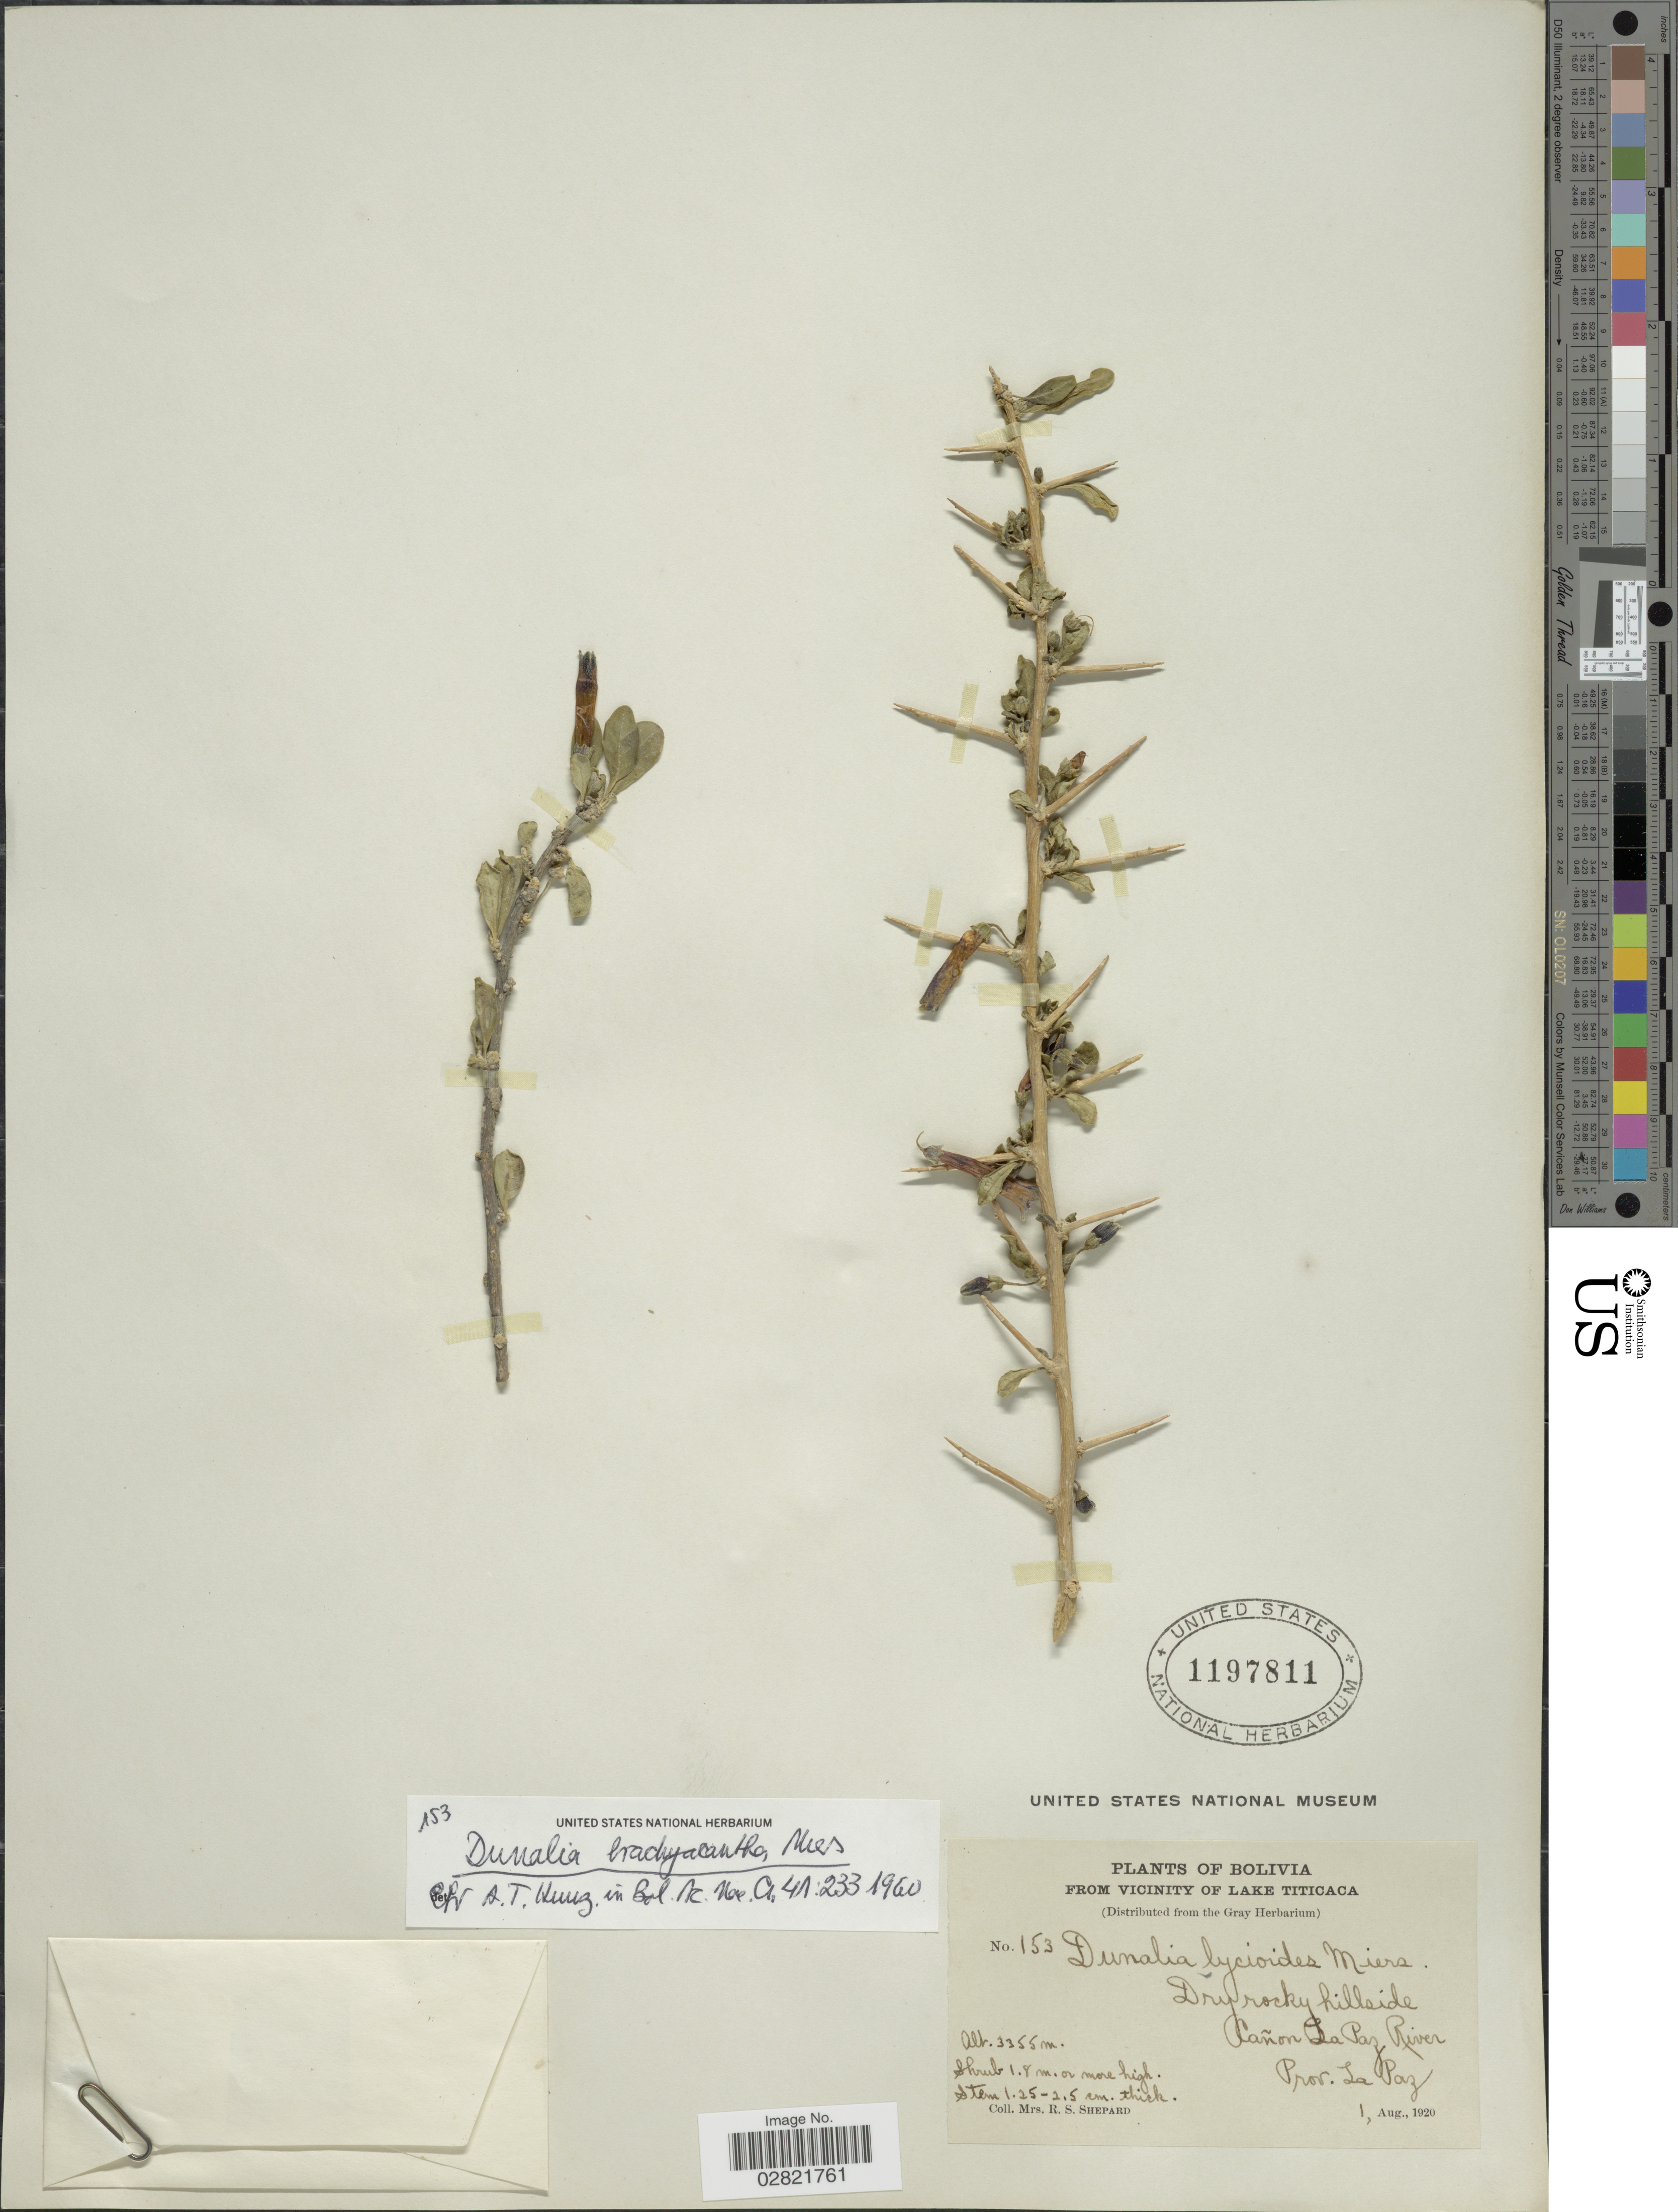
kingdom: Plantae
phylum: Tracheophyta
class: Magnoliopsida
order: Solanales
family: Solanaceae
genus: Dunalia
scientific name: Dunalia brachyacantha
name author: Miers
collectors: R. Shepard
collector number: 153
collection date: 1920-08-01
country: Bolivia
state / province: La Paz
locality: From vicinity of Lake Titicaca. Cañon La Paz River.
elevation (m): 3355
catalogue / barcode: US 1197811